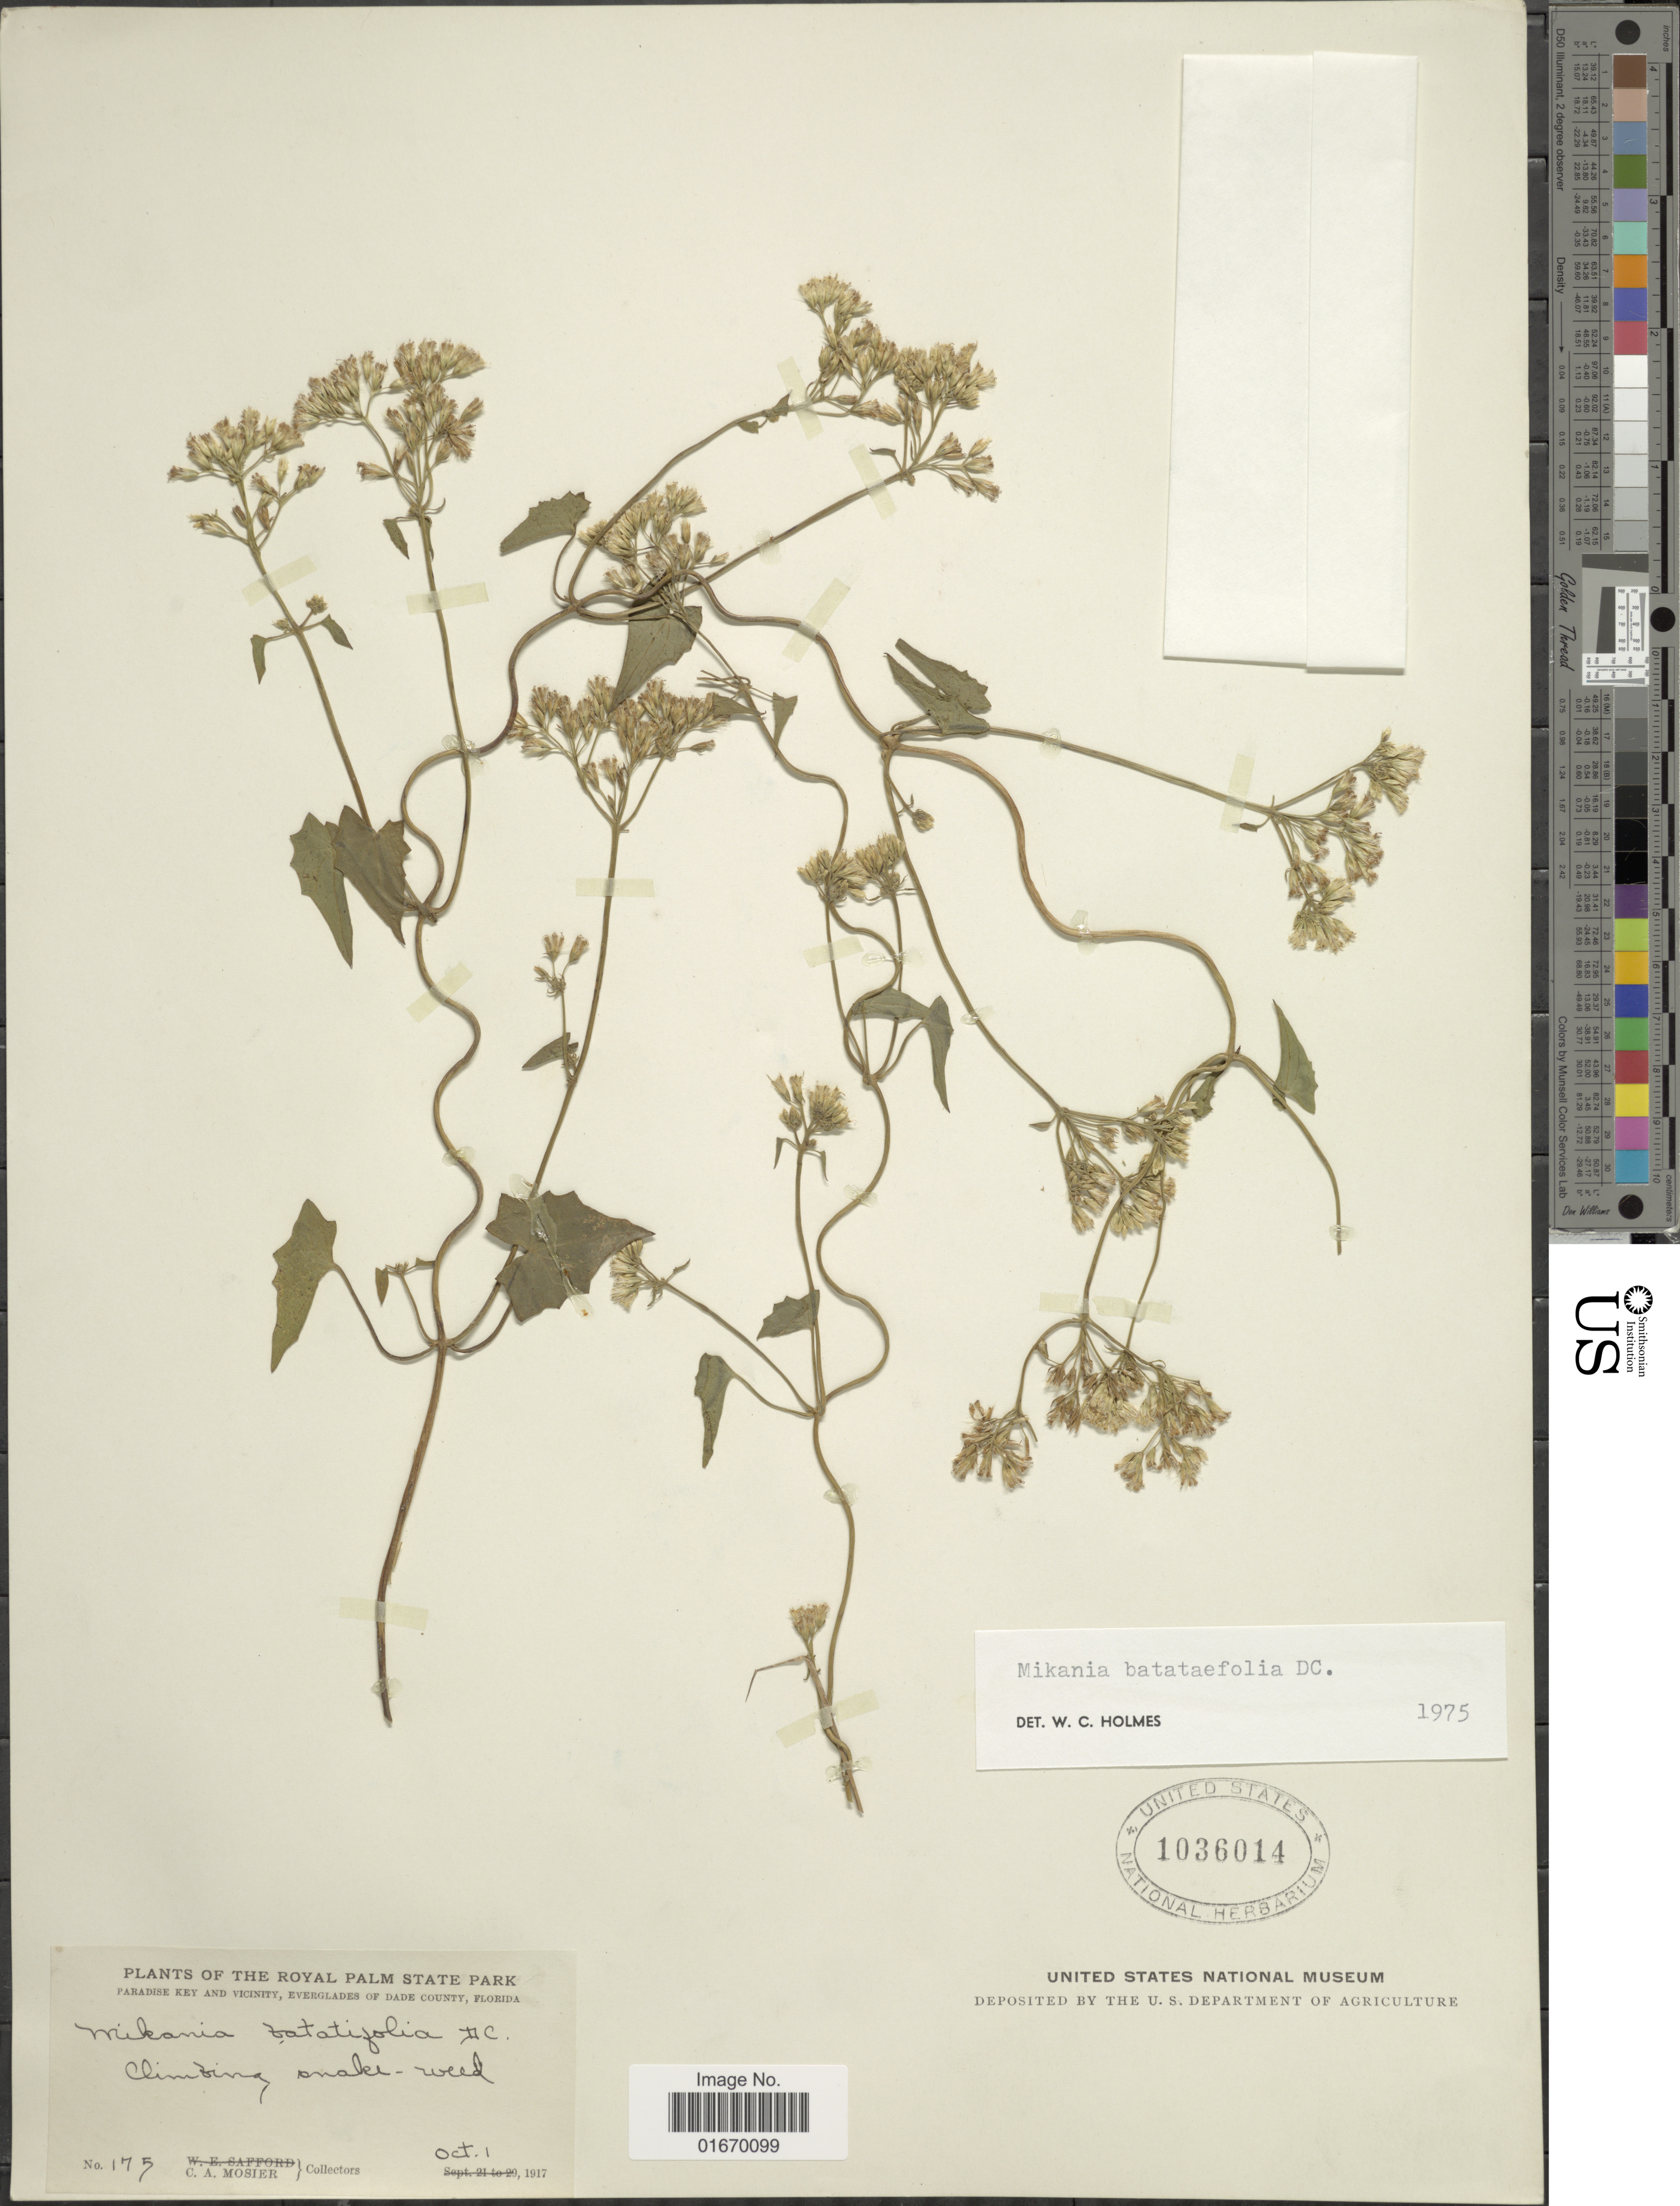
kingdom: Plantae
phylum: Tracheophyta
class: Magnoliopsida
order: Asterales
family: Asteraceae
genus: Mikania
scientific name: Mikania batataefolia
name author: DC.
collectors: C. A. Mosier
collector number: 175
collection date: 1917-10-01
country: United States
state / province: Florida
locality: Royal Palm State Park, Paradise Key and vicinity, Everglades of Dade County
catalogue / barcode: US 1036014